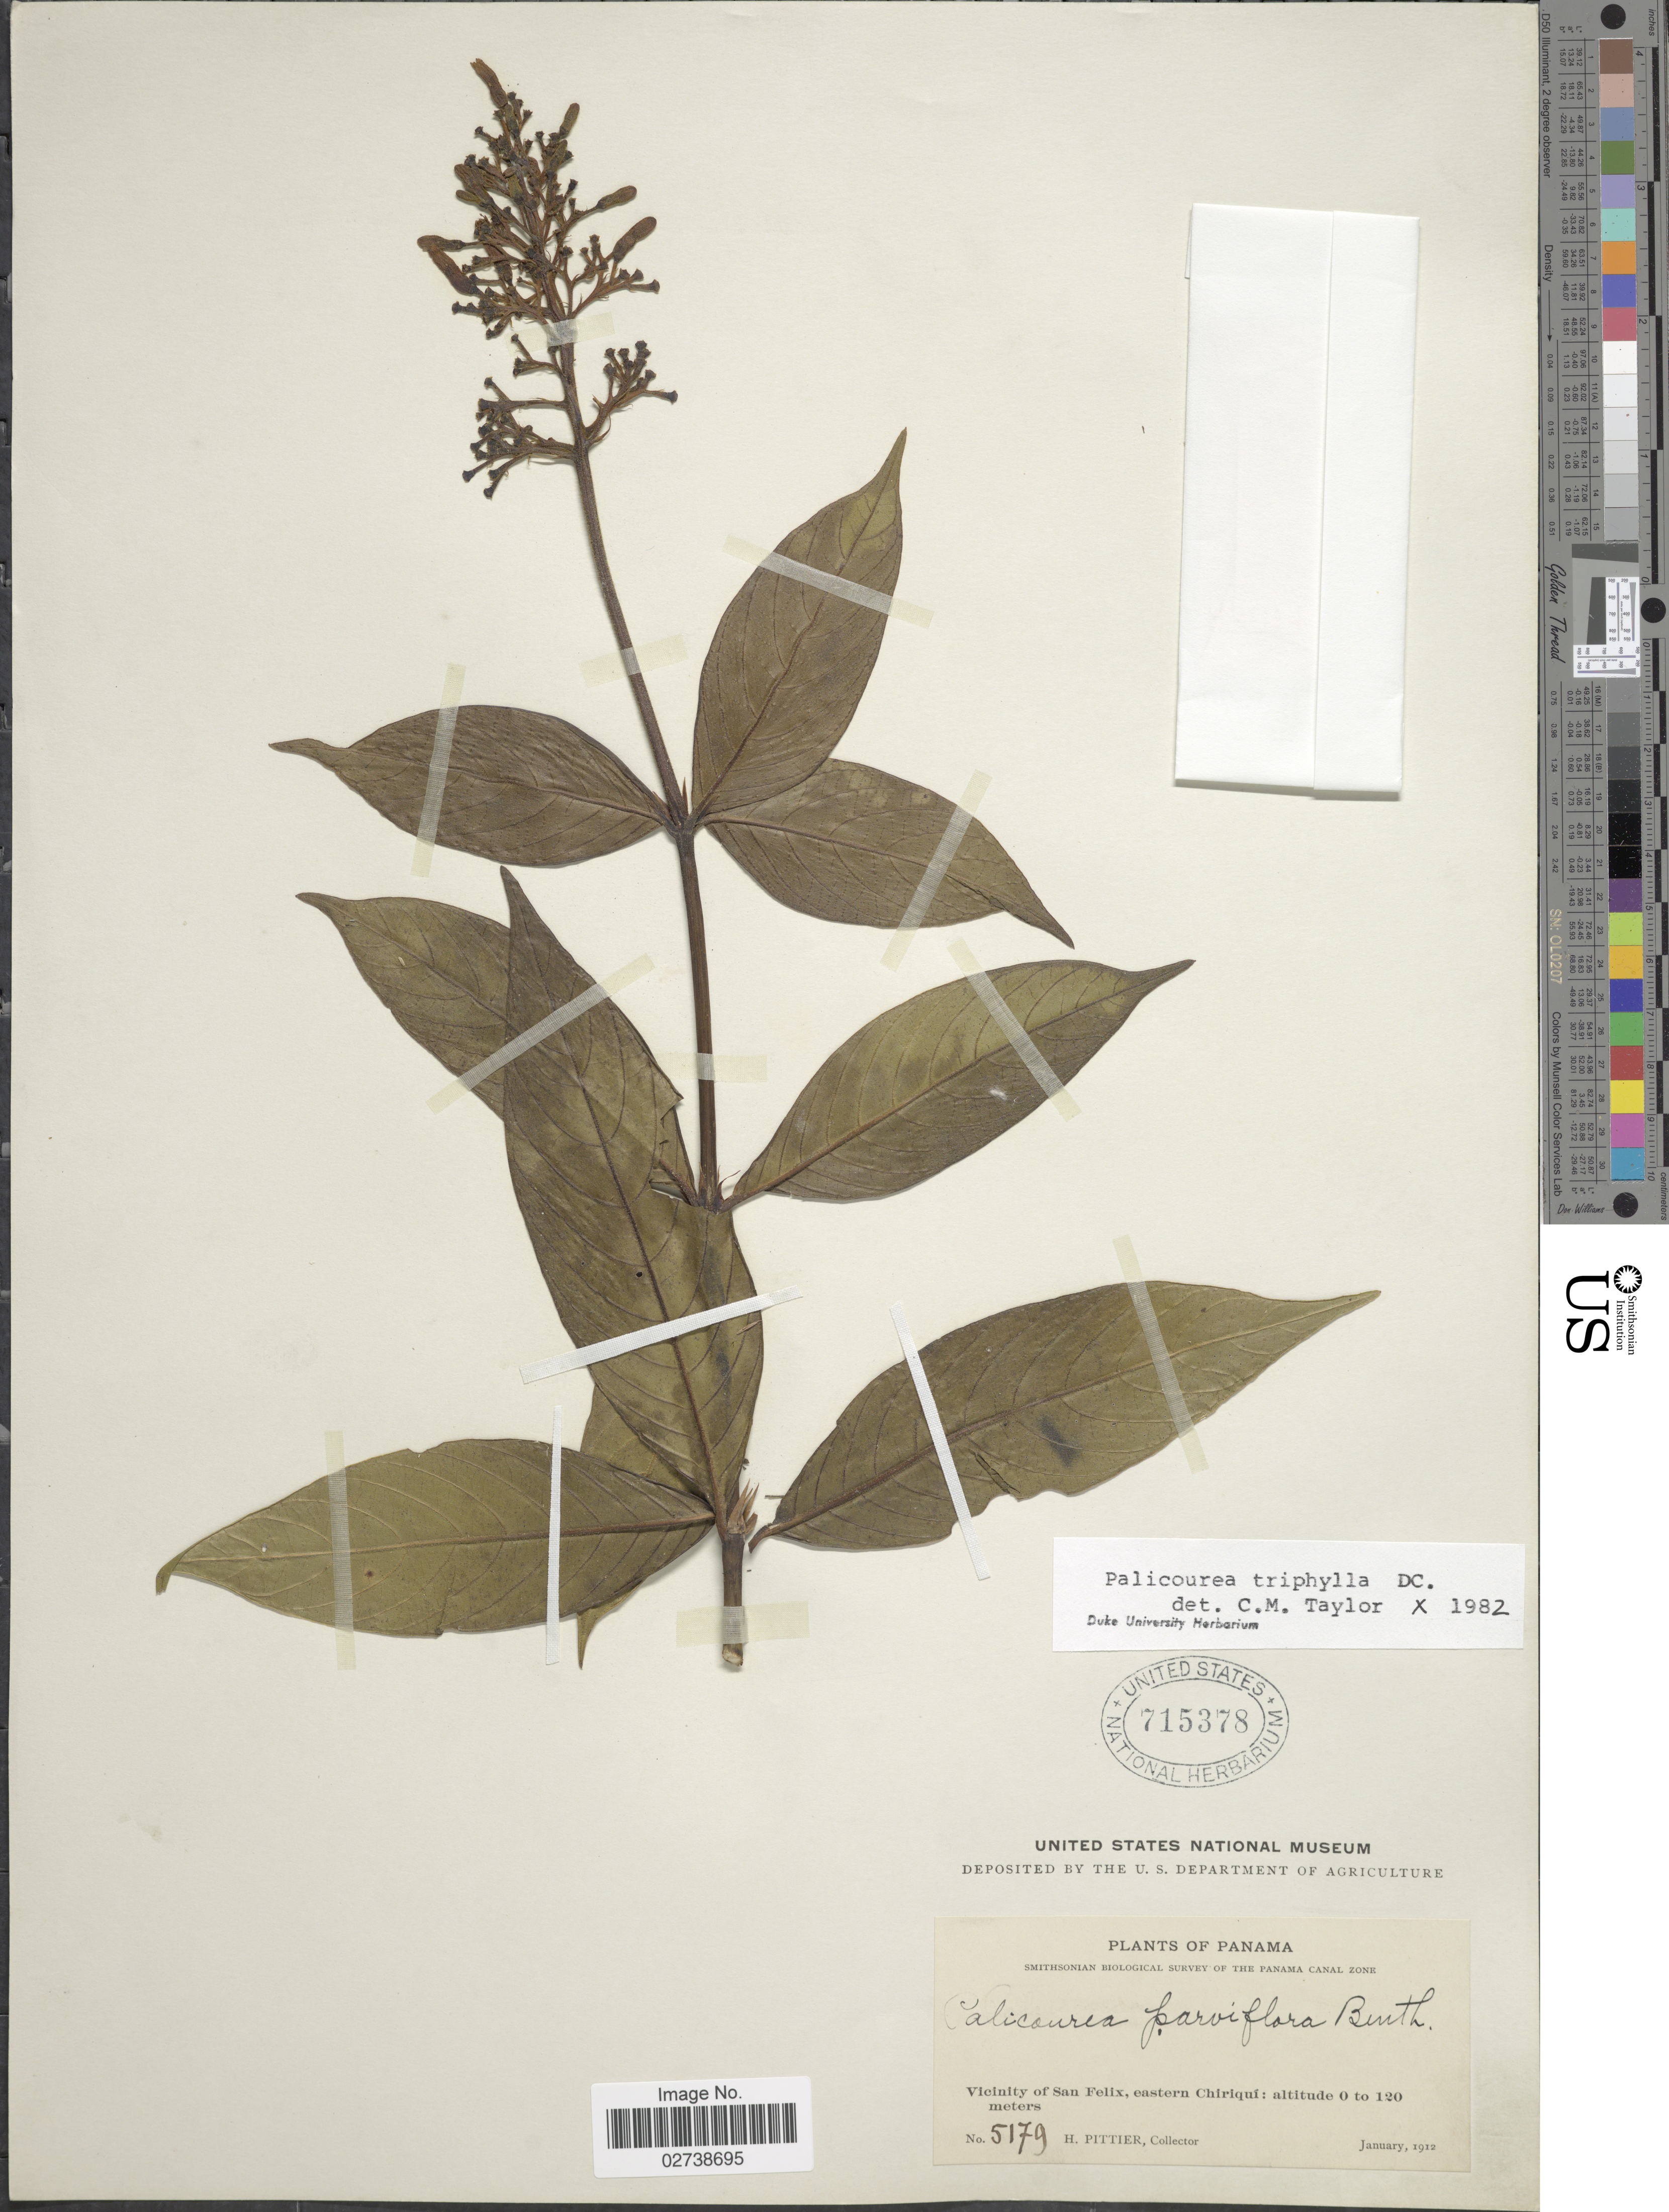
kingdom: Plantae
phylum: Tracheophyta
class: Magnoliopsida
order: Gentianales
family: Rubiaceae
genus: Palicourea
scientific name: Palicourea triphylla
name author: DC.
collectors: H. F. Pittier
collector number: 5179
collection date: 1912-01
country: Panama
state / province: Chiriqui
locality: Vicinity of San Felix, eastern Chiriquí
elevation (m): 0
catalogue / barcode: US 715378